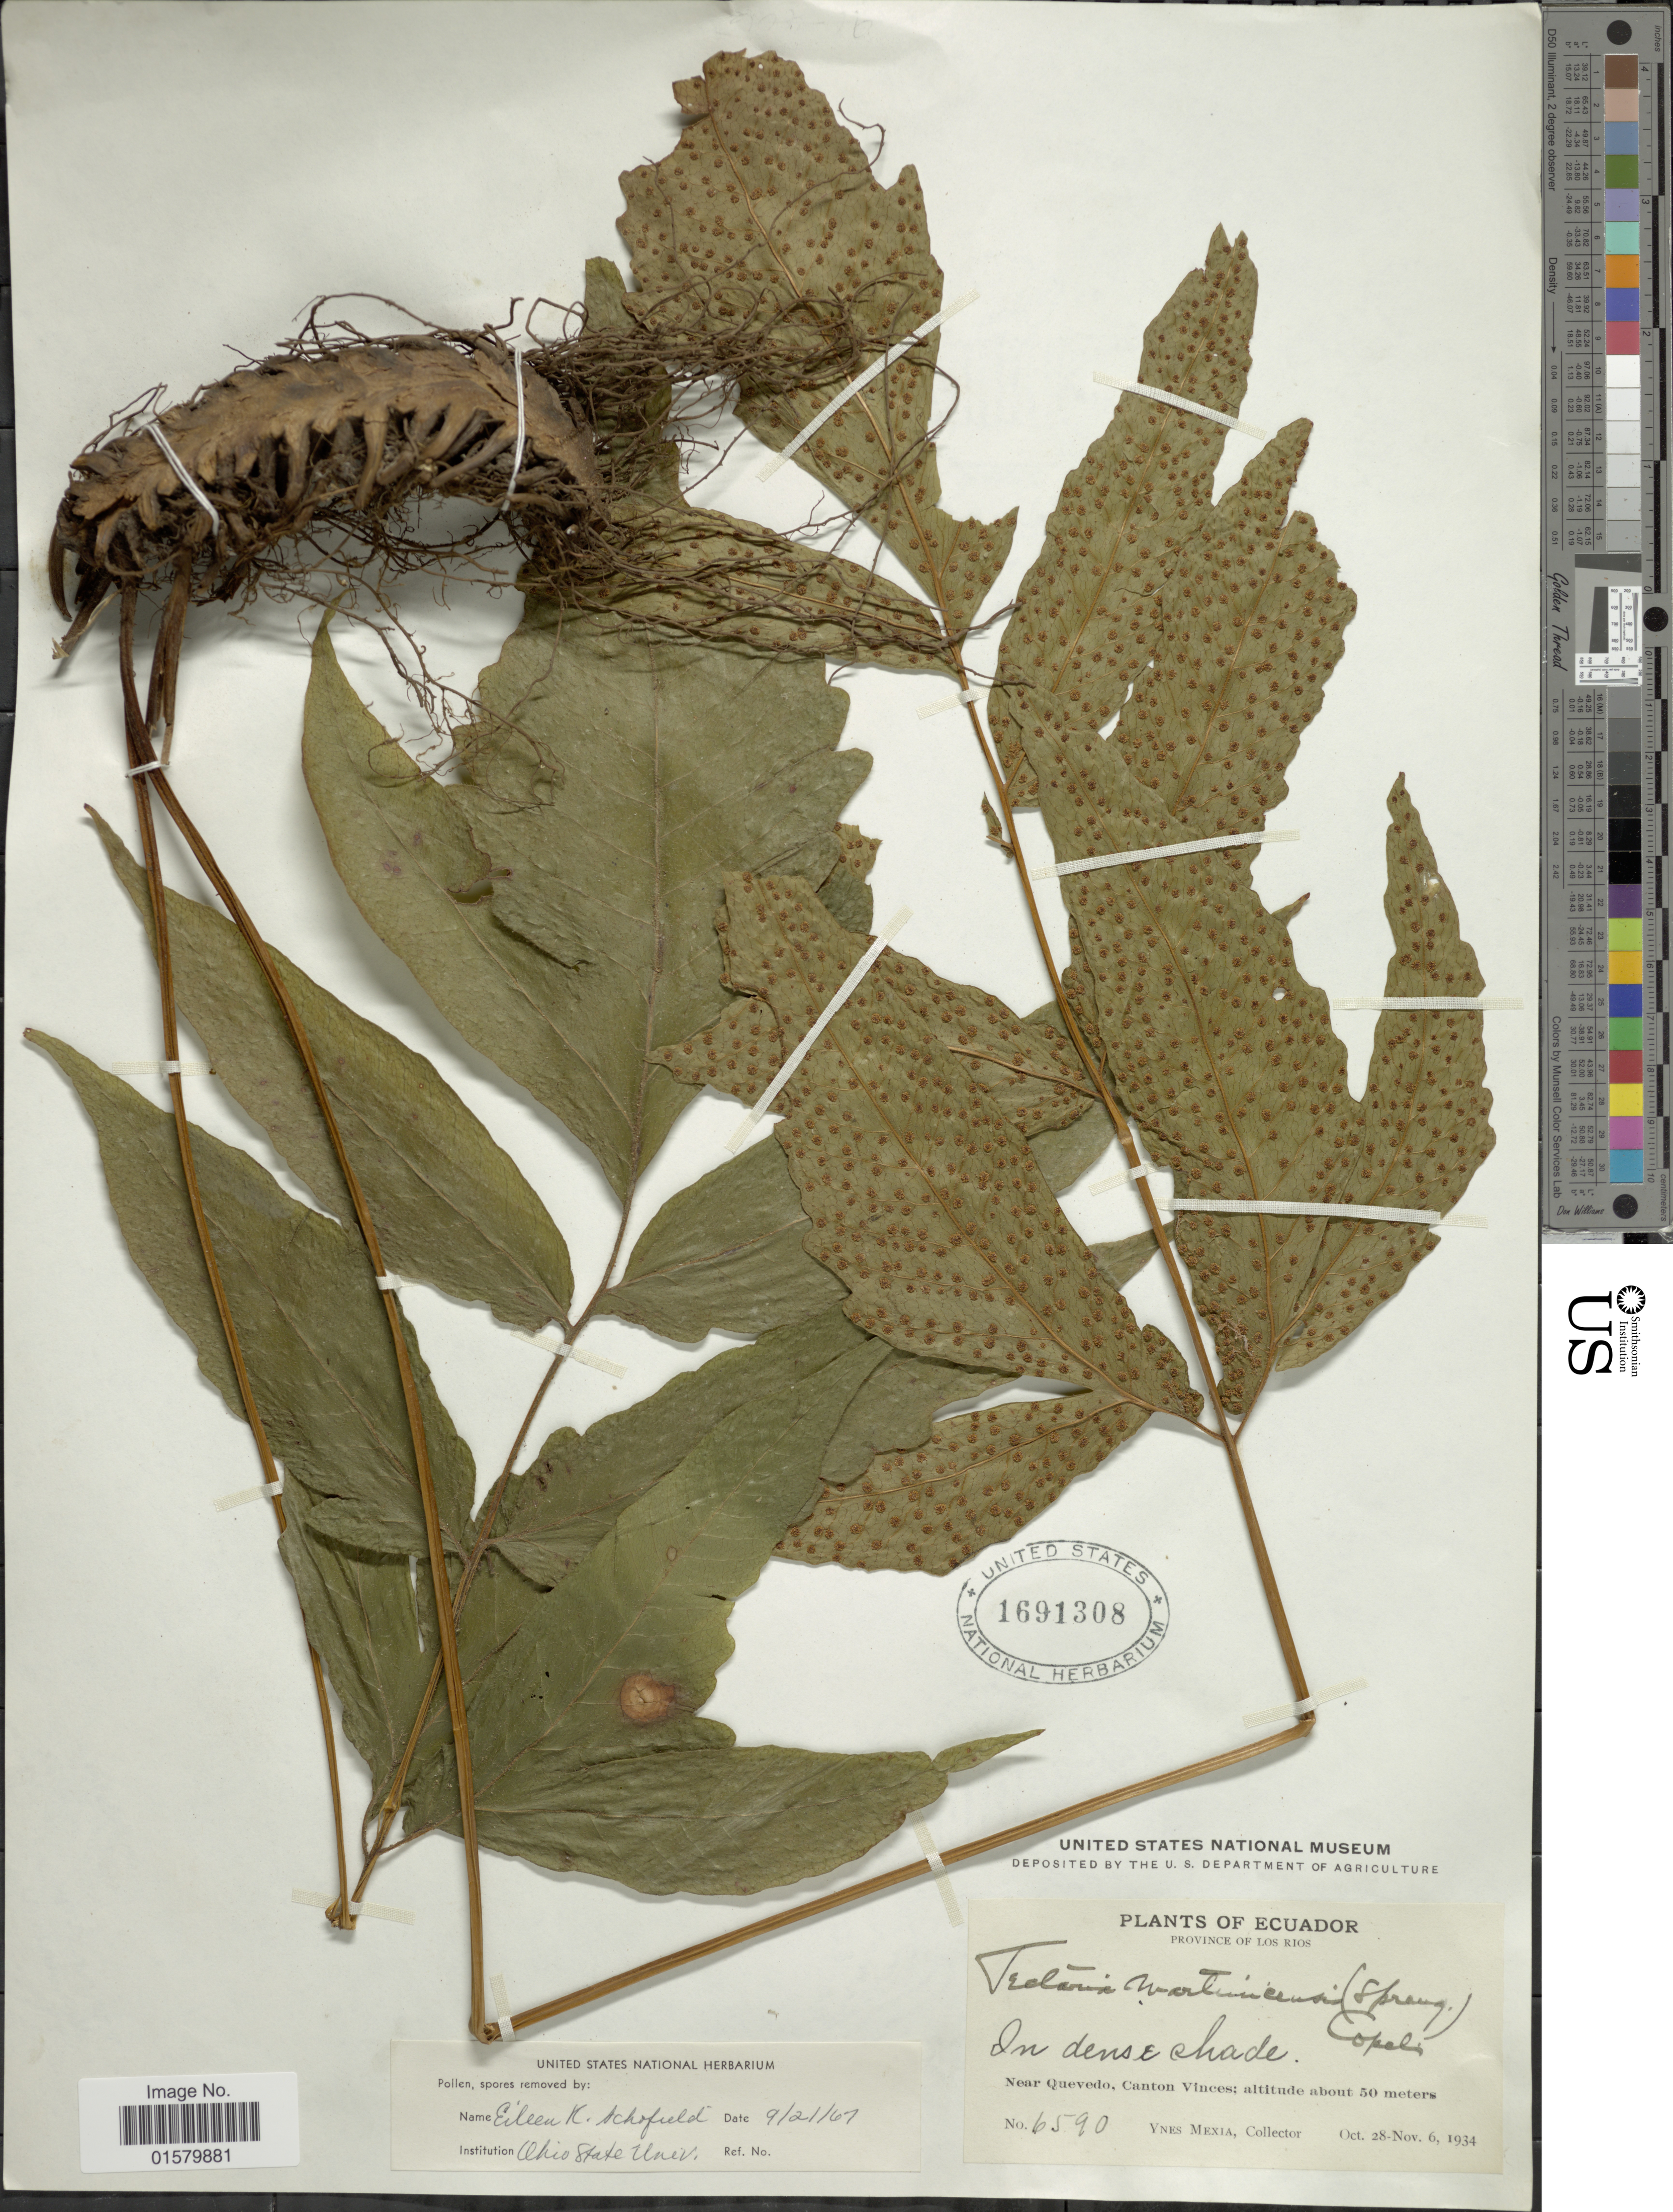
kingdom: Plantae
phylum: Tracheophyta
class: Polypodiopsida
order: Polypodiales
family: Tectariaceae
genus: Tectaria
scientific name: Tectaria pilosa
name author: (Fée) Maxon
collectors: Y. Mexia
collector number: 6590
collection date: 1934-10-28/1934-11-06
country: Ecuador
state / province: Los Ríos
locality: Province of Los Rios, near Quevedo, Canton Vinces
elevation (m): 50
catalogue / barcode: US 1691308